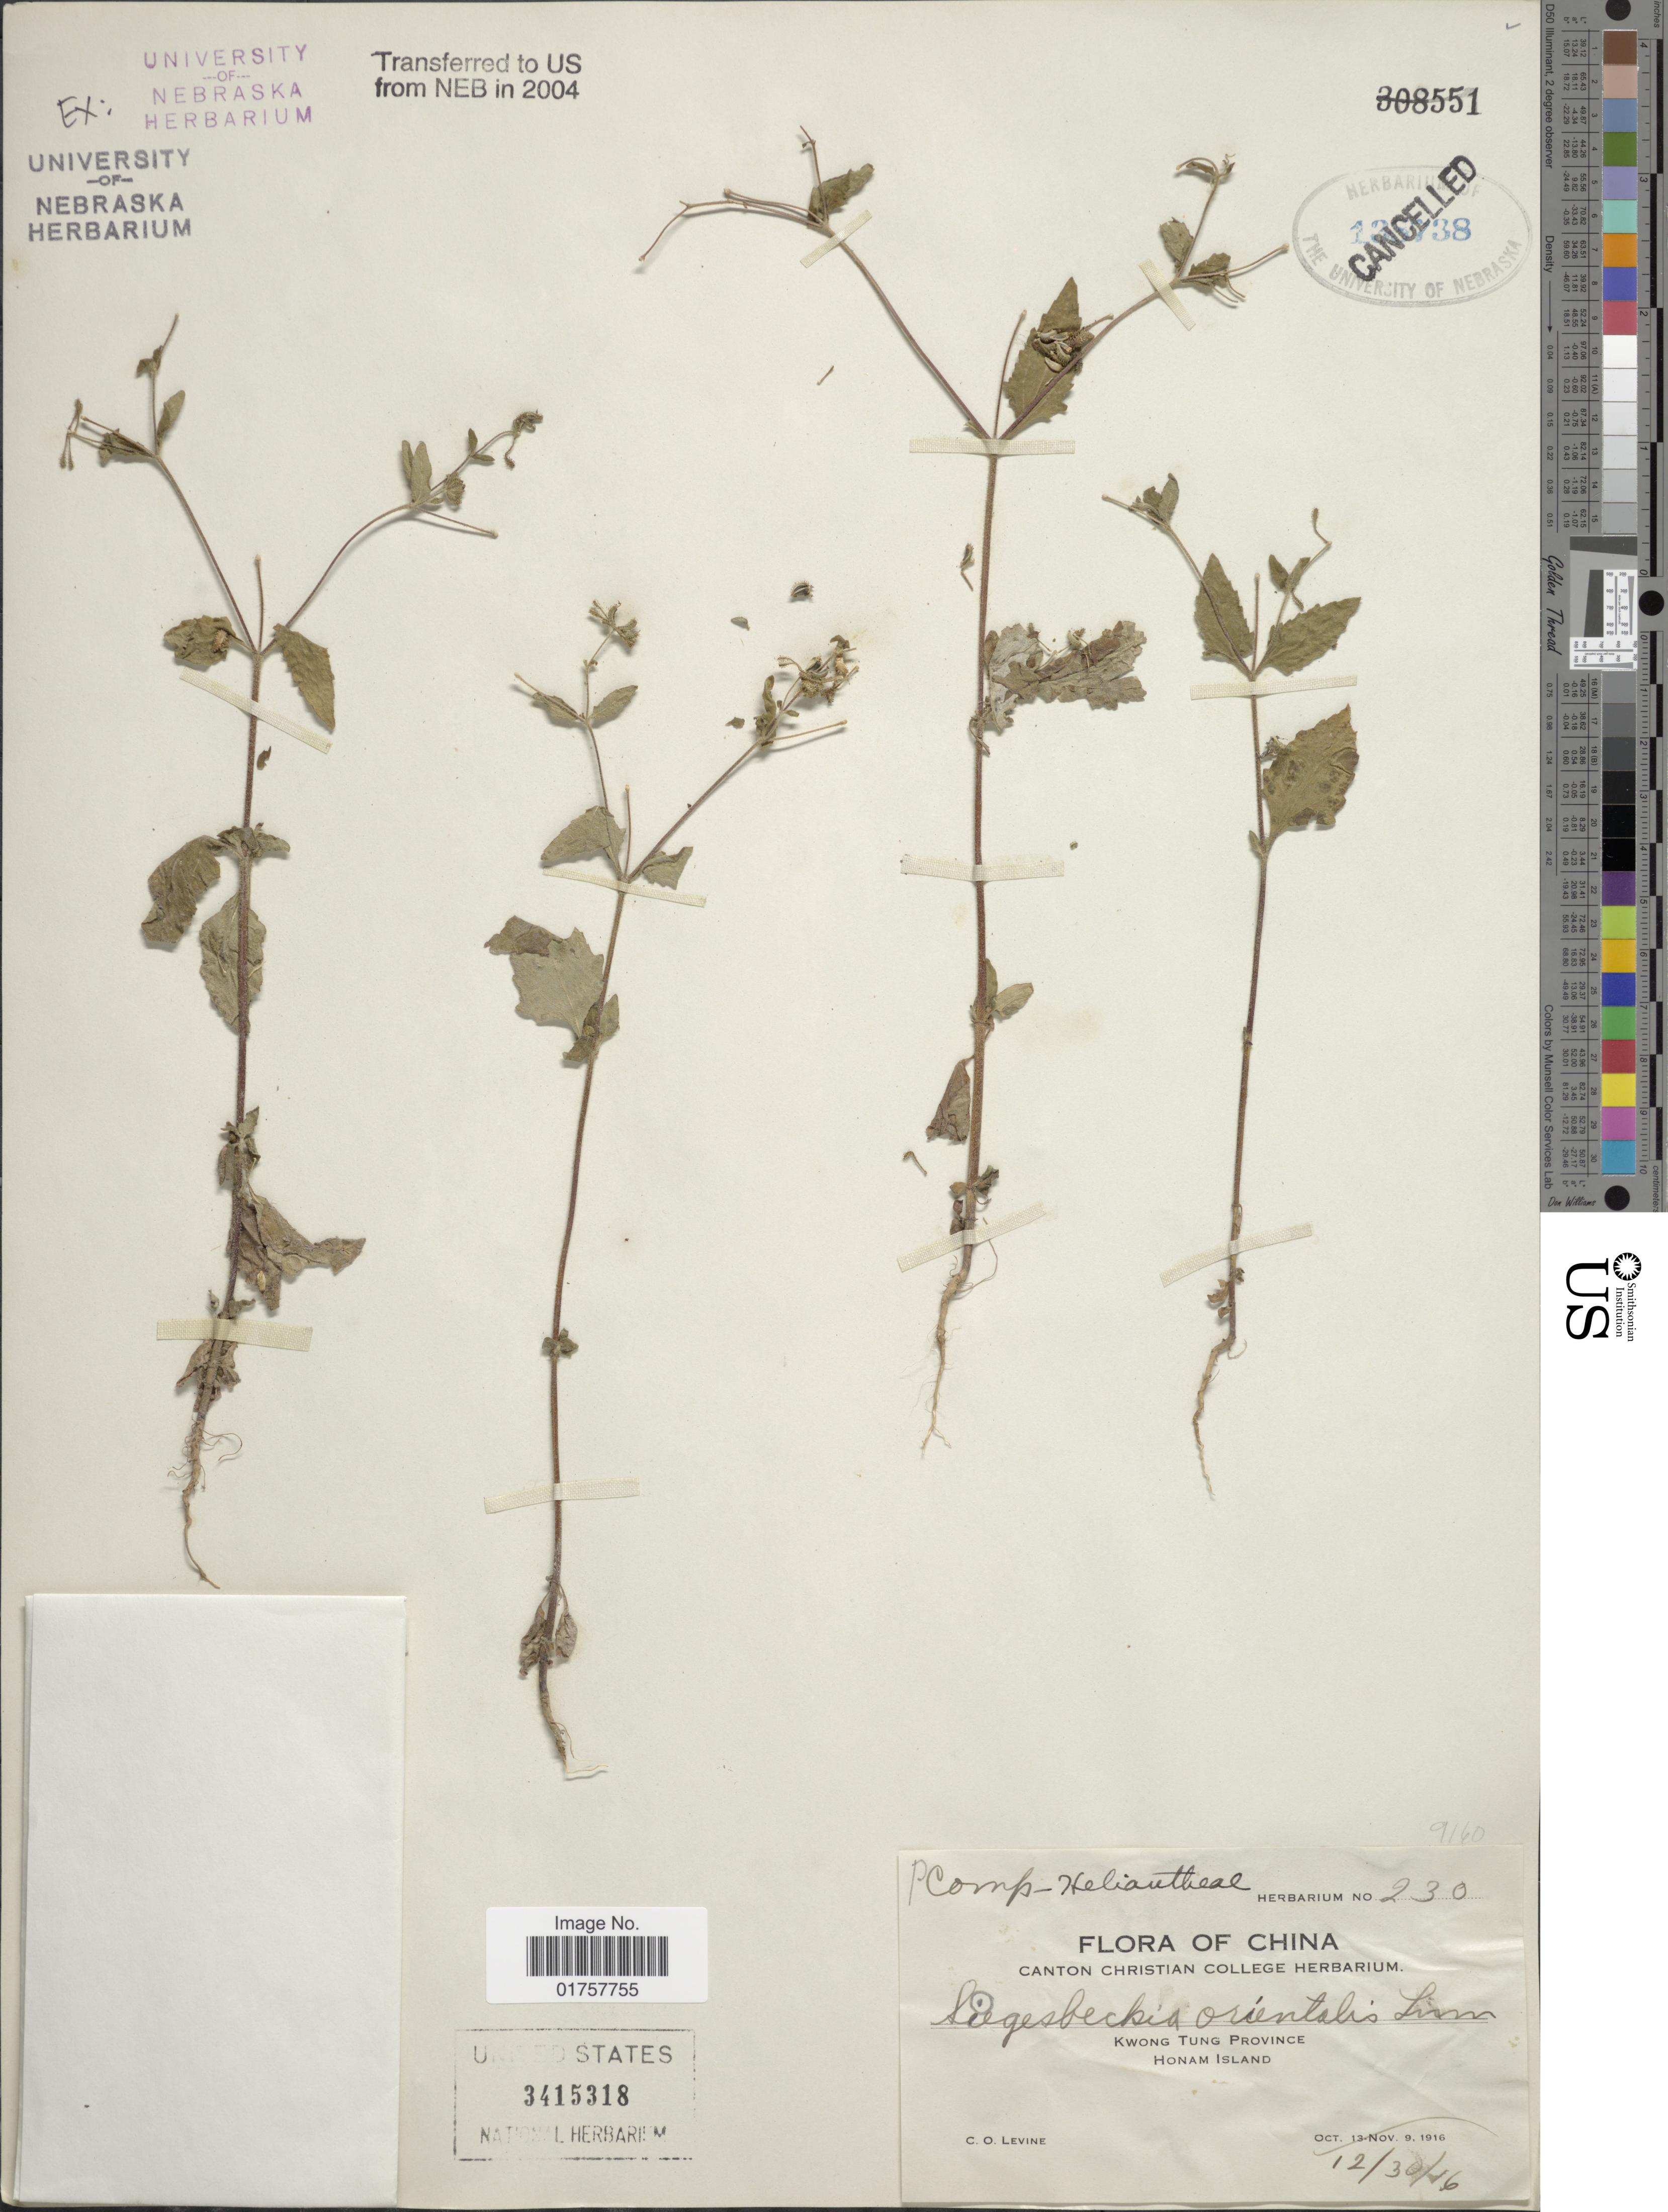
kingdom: Plantae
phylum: Tracheophyta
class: Magnoliopsida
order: Asterales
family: Asteraceae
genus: Sigesbeckia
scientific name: Sigesbeckia orientalis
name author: L.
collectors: C. O. Levine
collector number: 230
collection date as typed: Transcribed d/m/y: 30/12/16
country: China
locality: Kwong Tung Province. Honam Island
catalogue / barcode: US 3415318